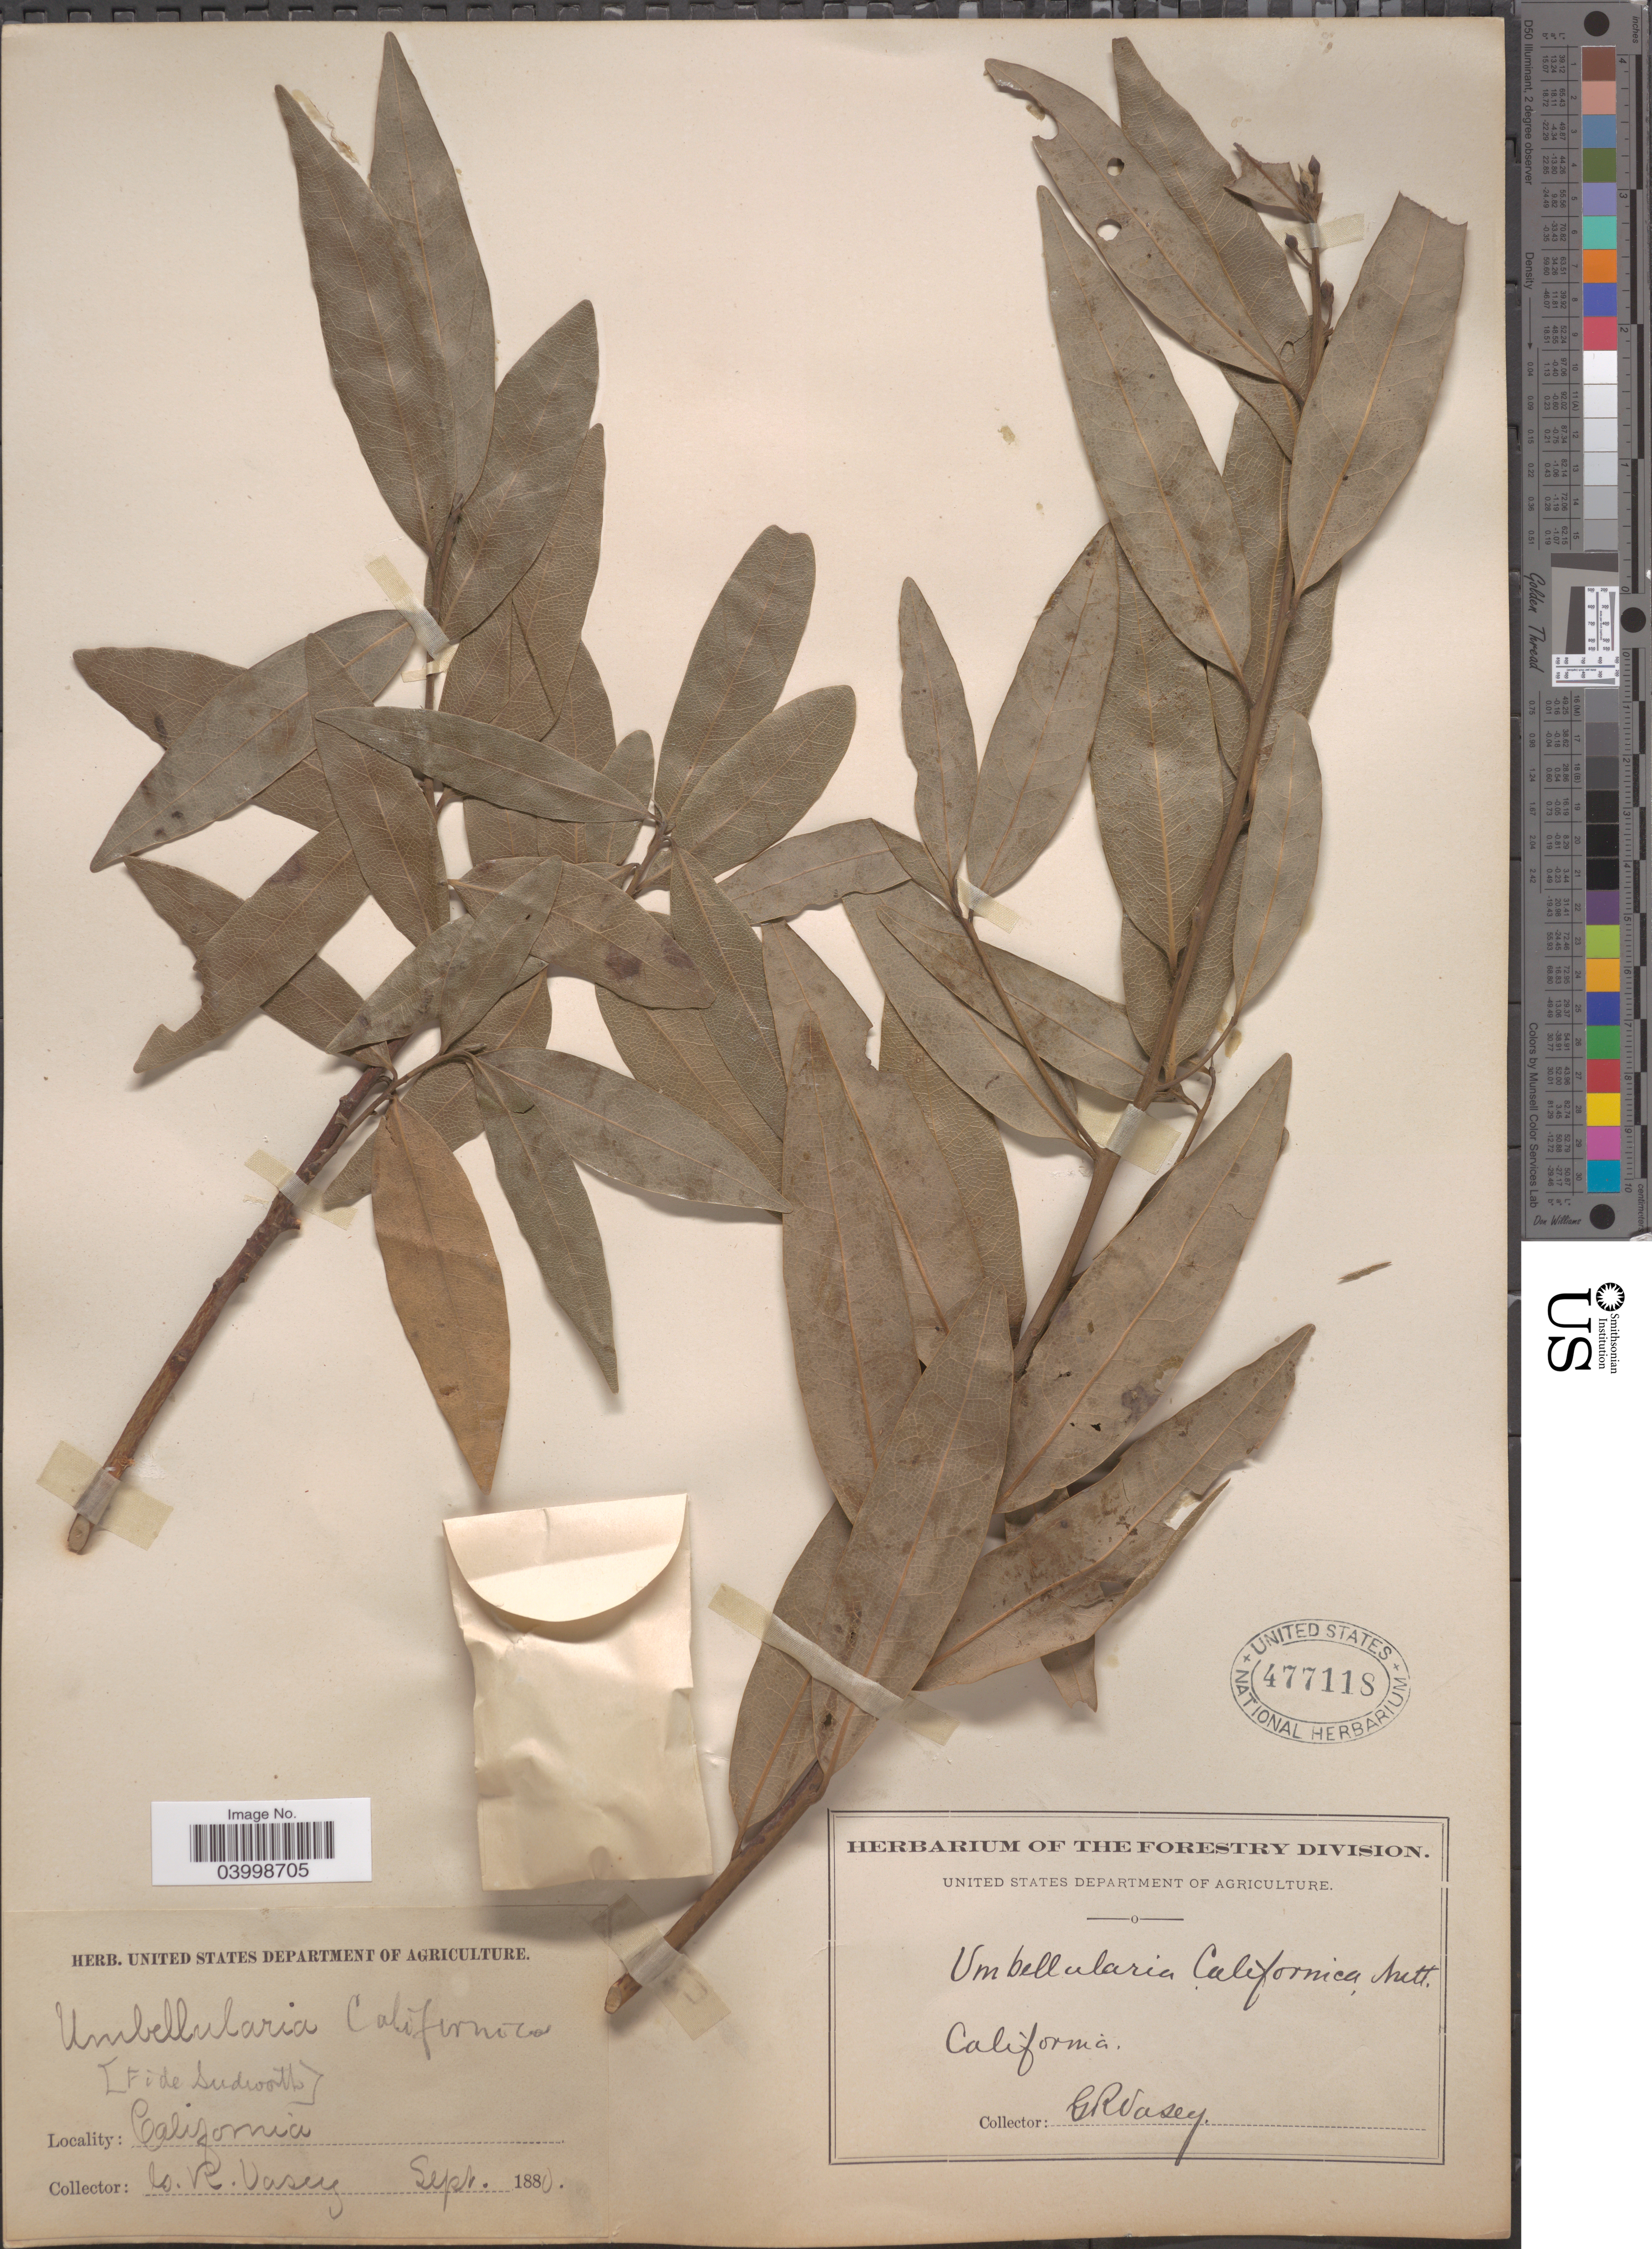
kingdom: Plantae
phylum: Tracheophyta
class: Magnoliopsida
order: Laurales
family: Lauraceae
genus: Umbellularia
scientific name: Umbellularia californica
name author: (Hook. & Arn.) Nutt.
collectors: G. R. Vasey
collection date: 1880-09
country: United States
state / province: California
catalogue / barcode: US 477118